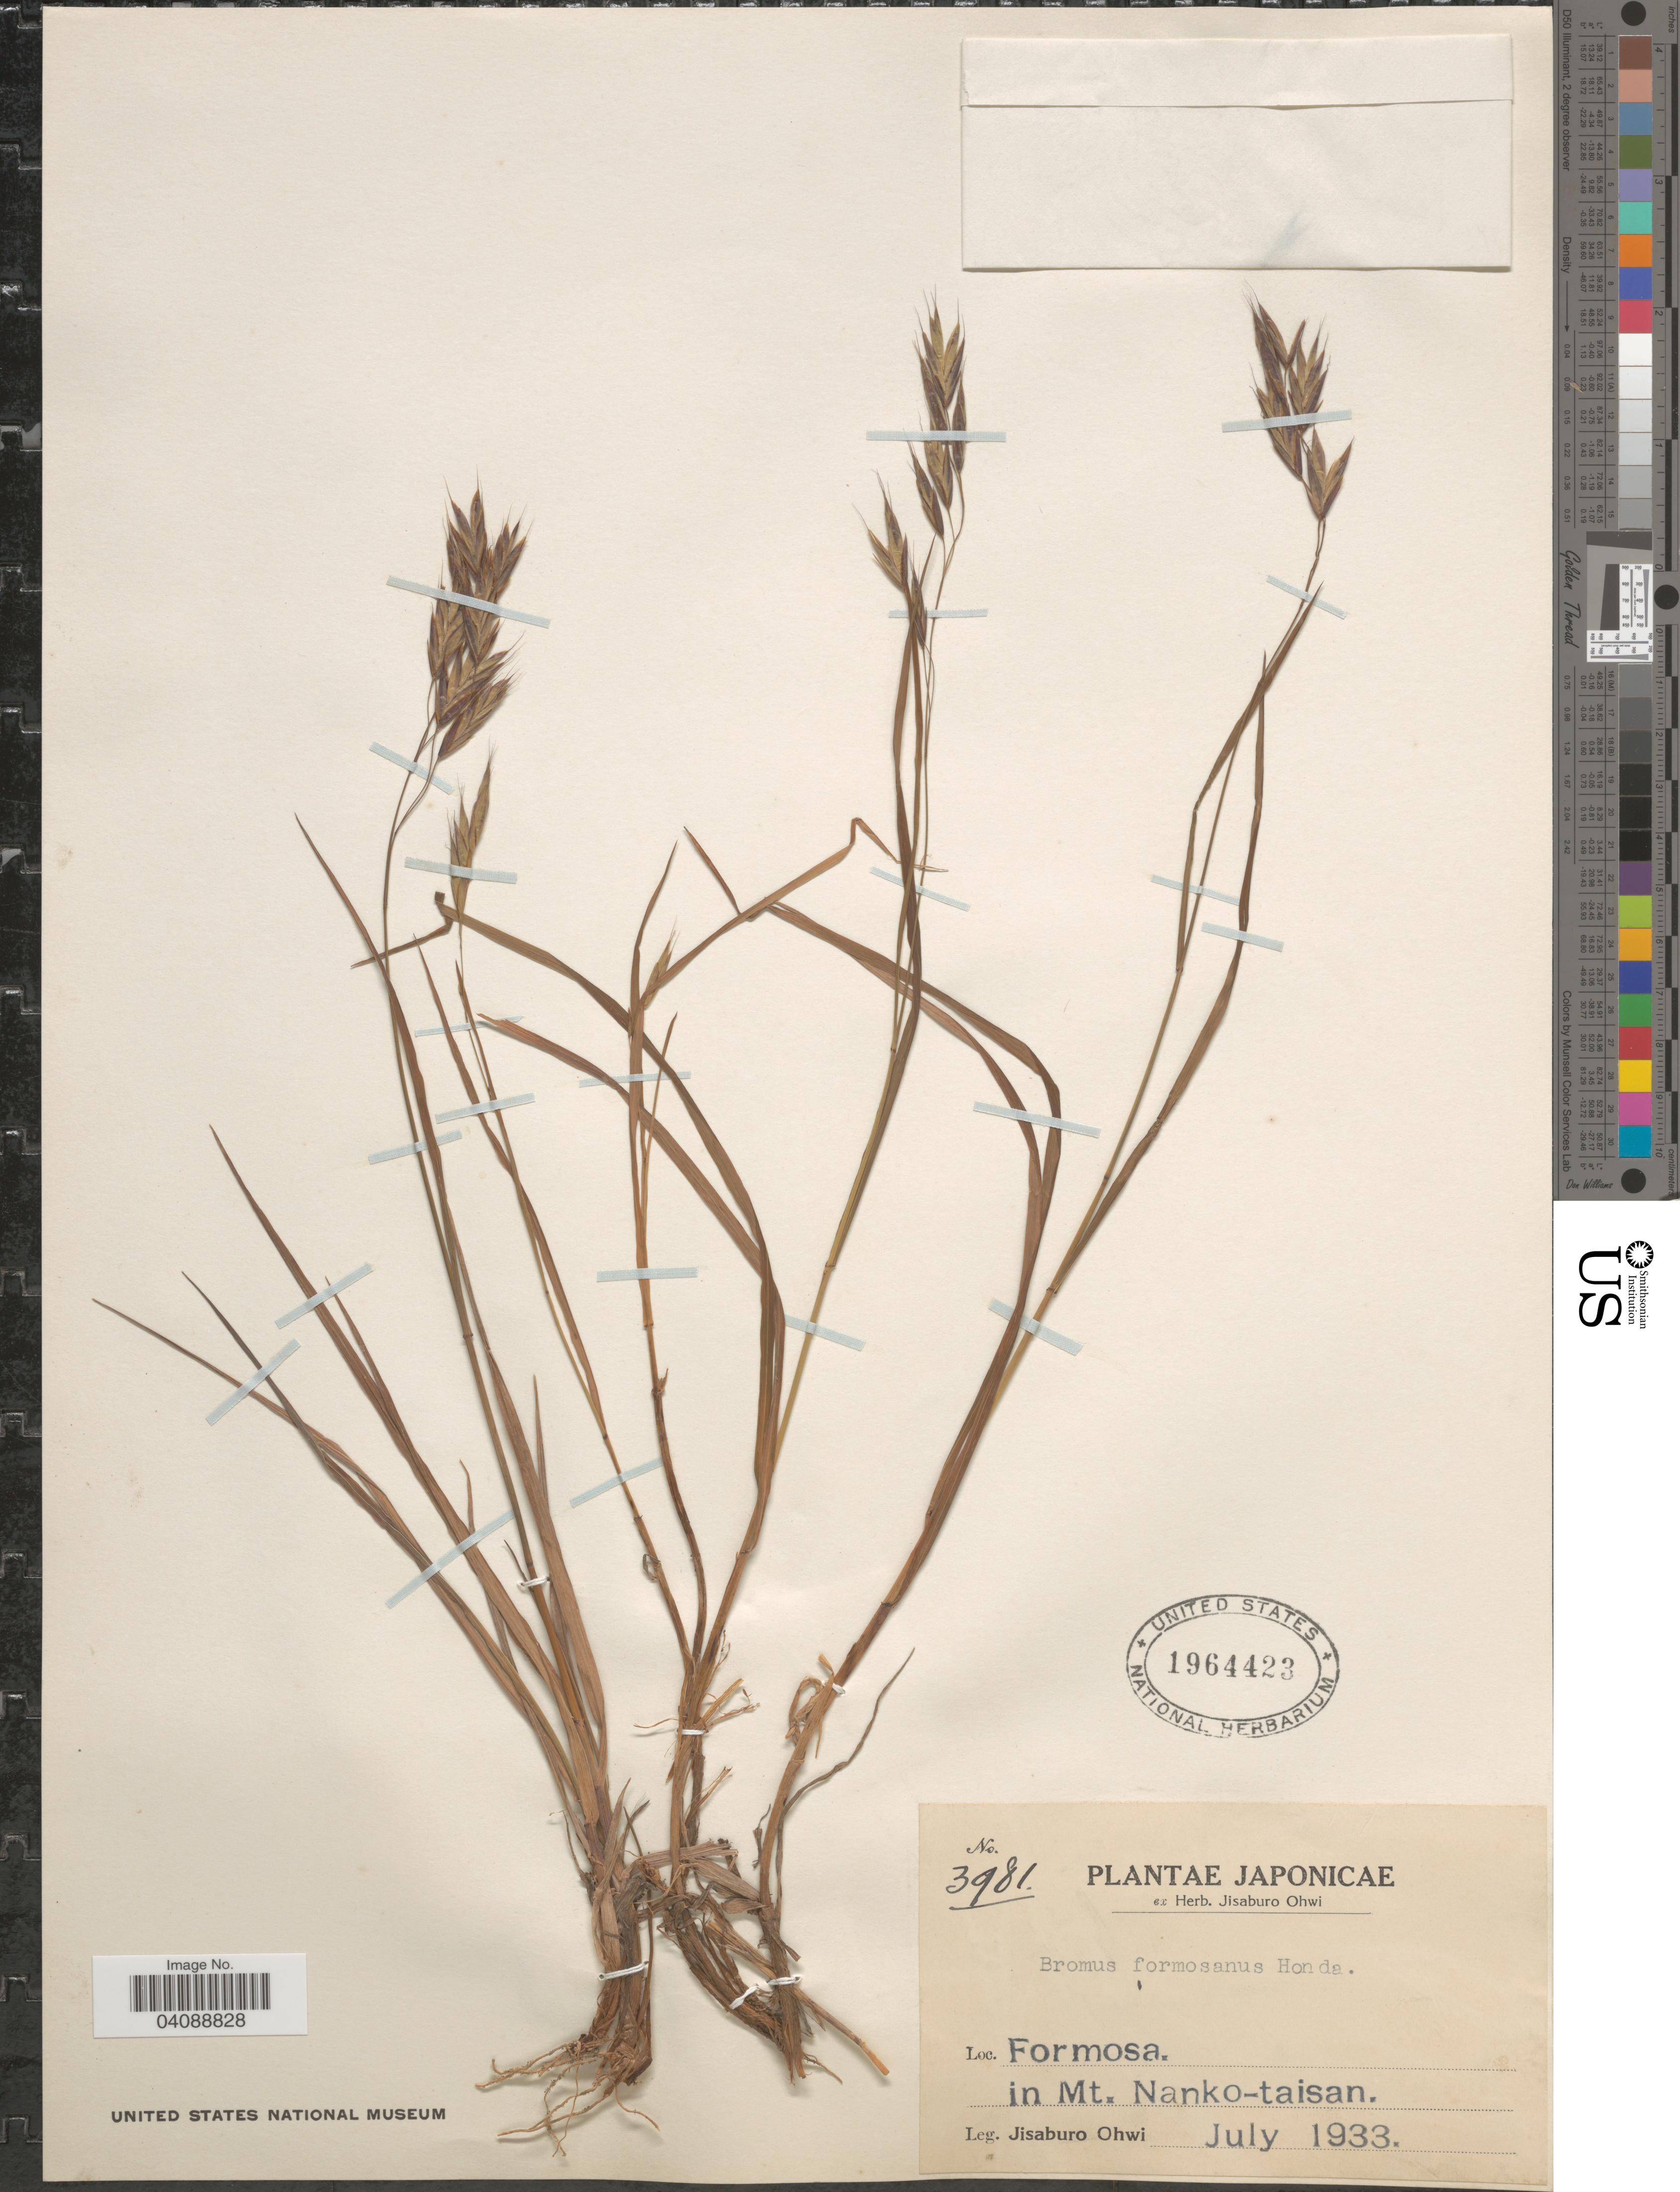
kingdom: Plantae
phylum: Tracheophyta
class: Liliopsida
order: Poales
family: Poaceae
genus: Bromus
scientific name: Bromus formosanus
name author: Honda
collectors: J. Ohwi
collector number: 3981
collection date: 1933-07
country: Taiwan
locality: Formosa. In Mt. Nanko-taisan.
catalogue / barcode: US 1964423